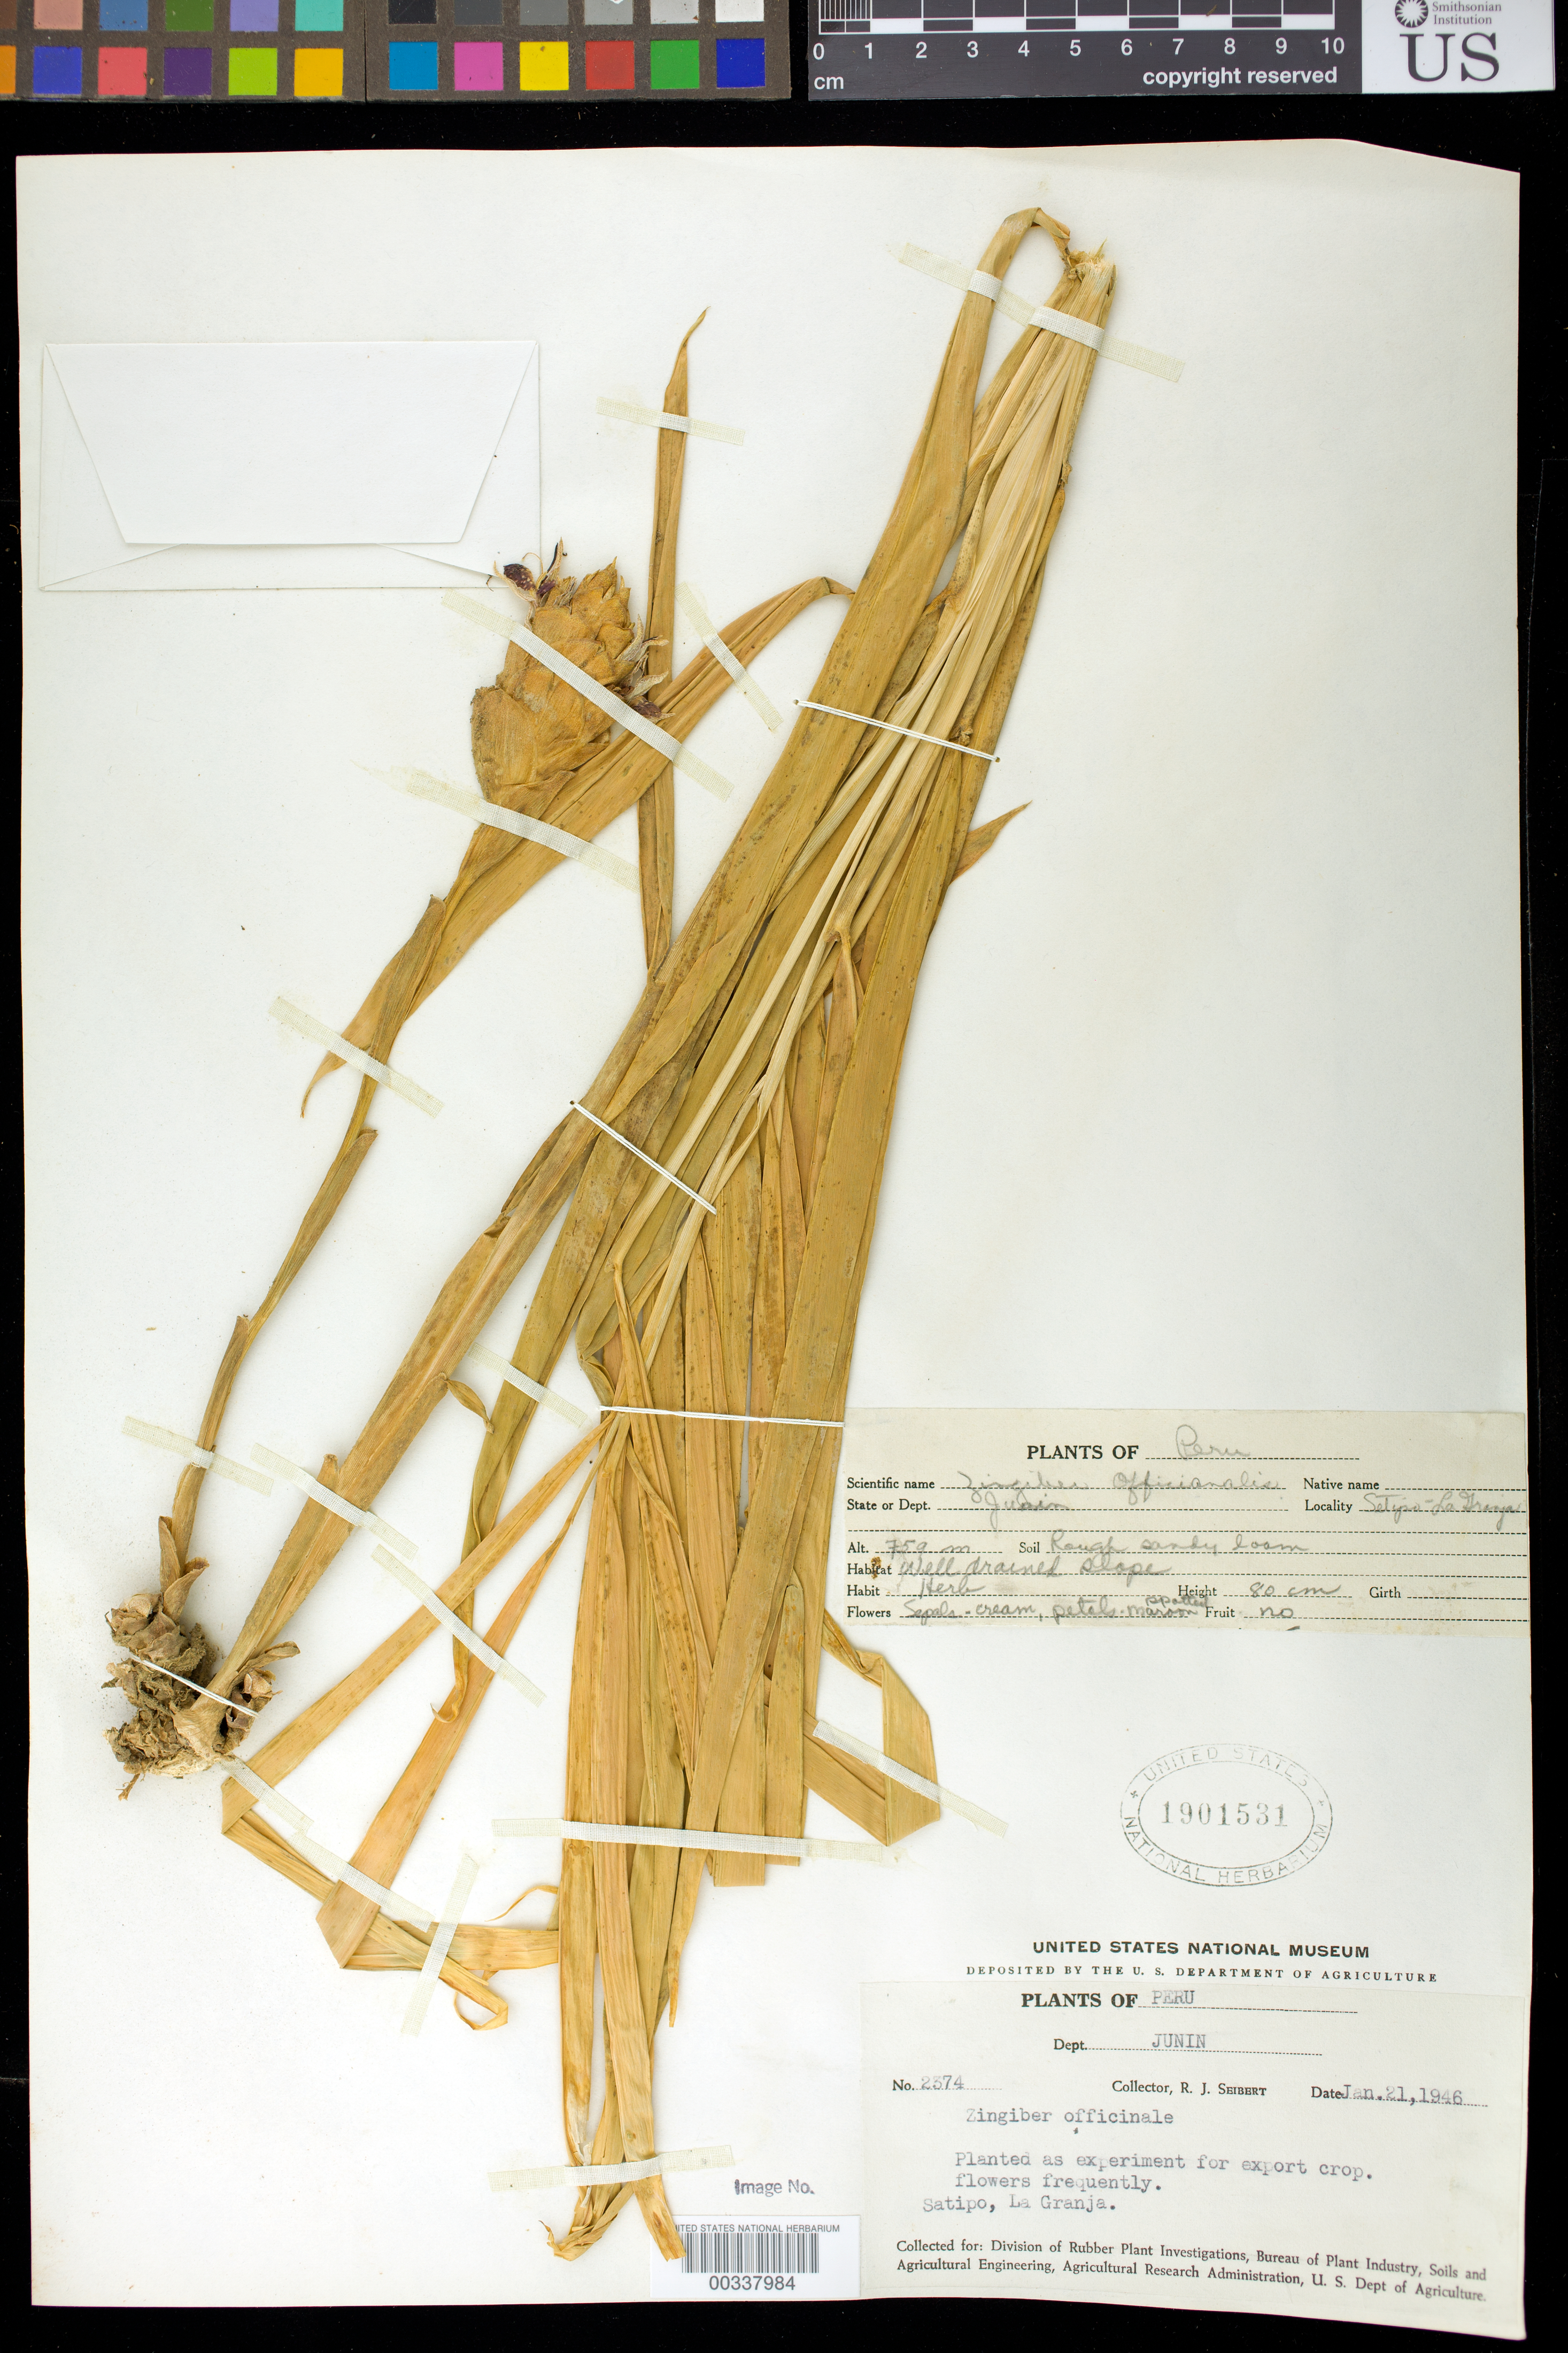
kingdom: Plantae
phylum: Tracheophyta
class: Liliopsida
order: Zingiberales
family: Zingiberaceae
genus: Zingiber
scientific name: Zingiber officinale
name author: Roscoe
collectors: R. J. Seibert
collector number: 2374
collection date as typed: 21 Jan 1946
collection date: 1946-01-21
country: Peru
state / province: San Martín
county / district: Mariscal Cáceres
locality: Rio Huallaga, margen Derecha del; Balsa Probana; dtto. Tocache Nuevo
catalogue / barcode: US 1901531